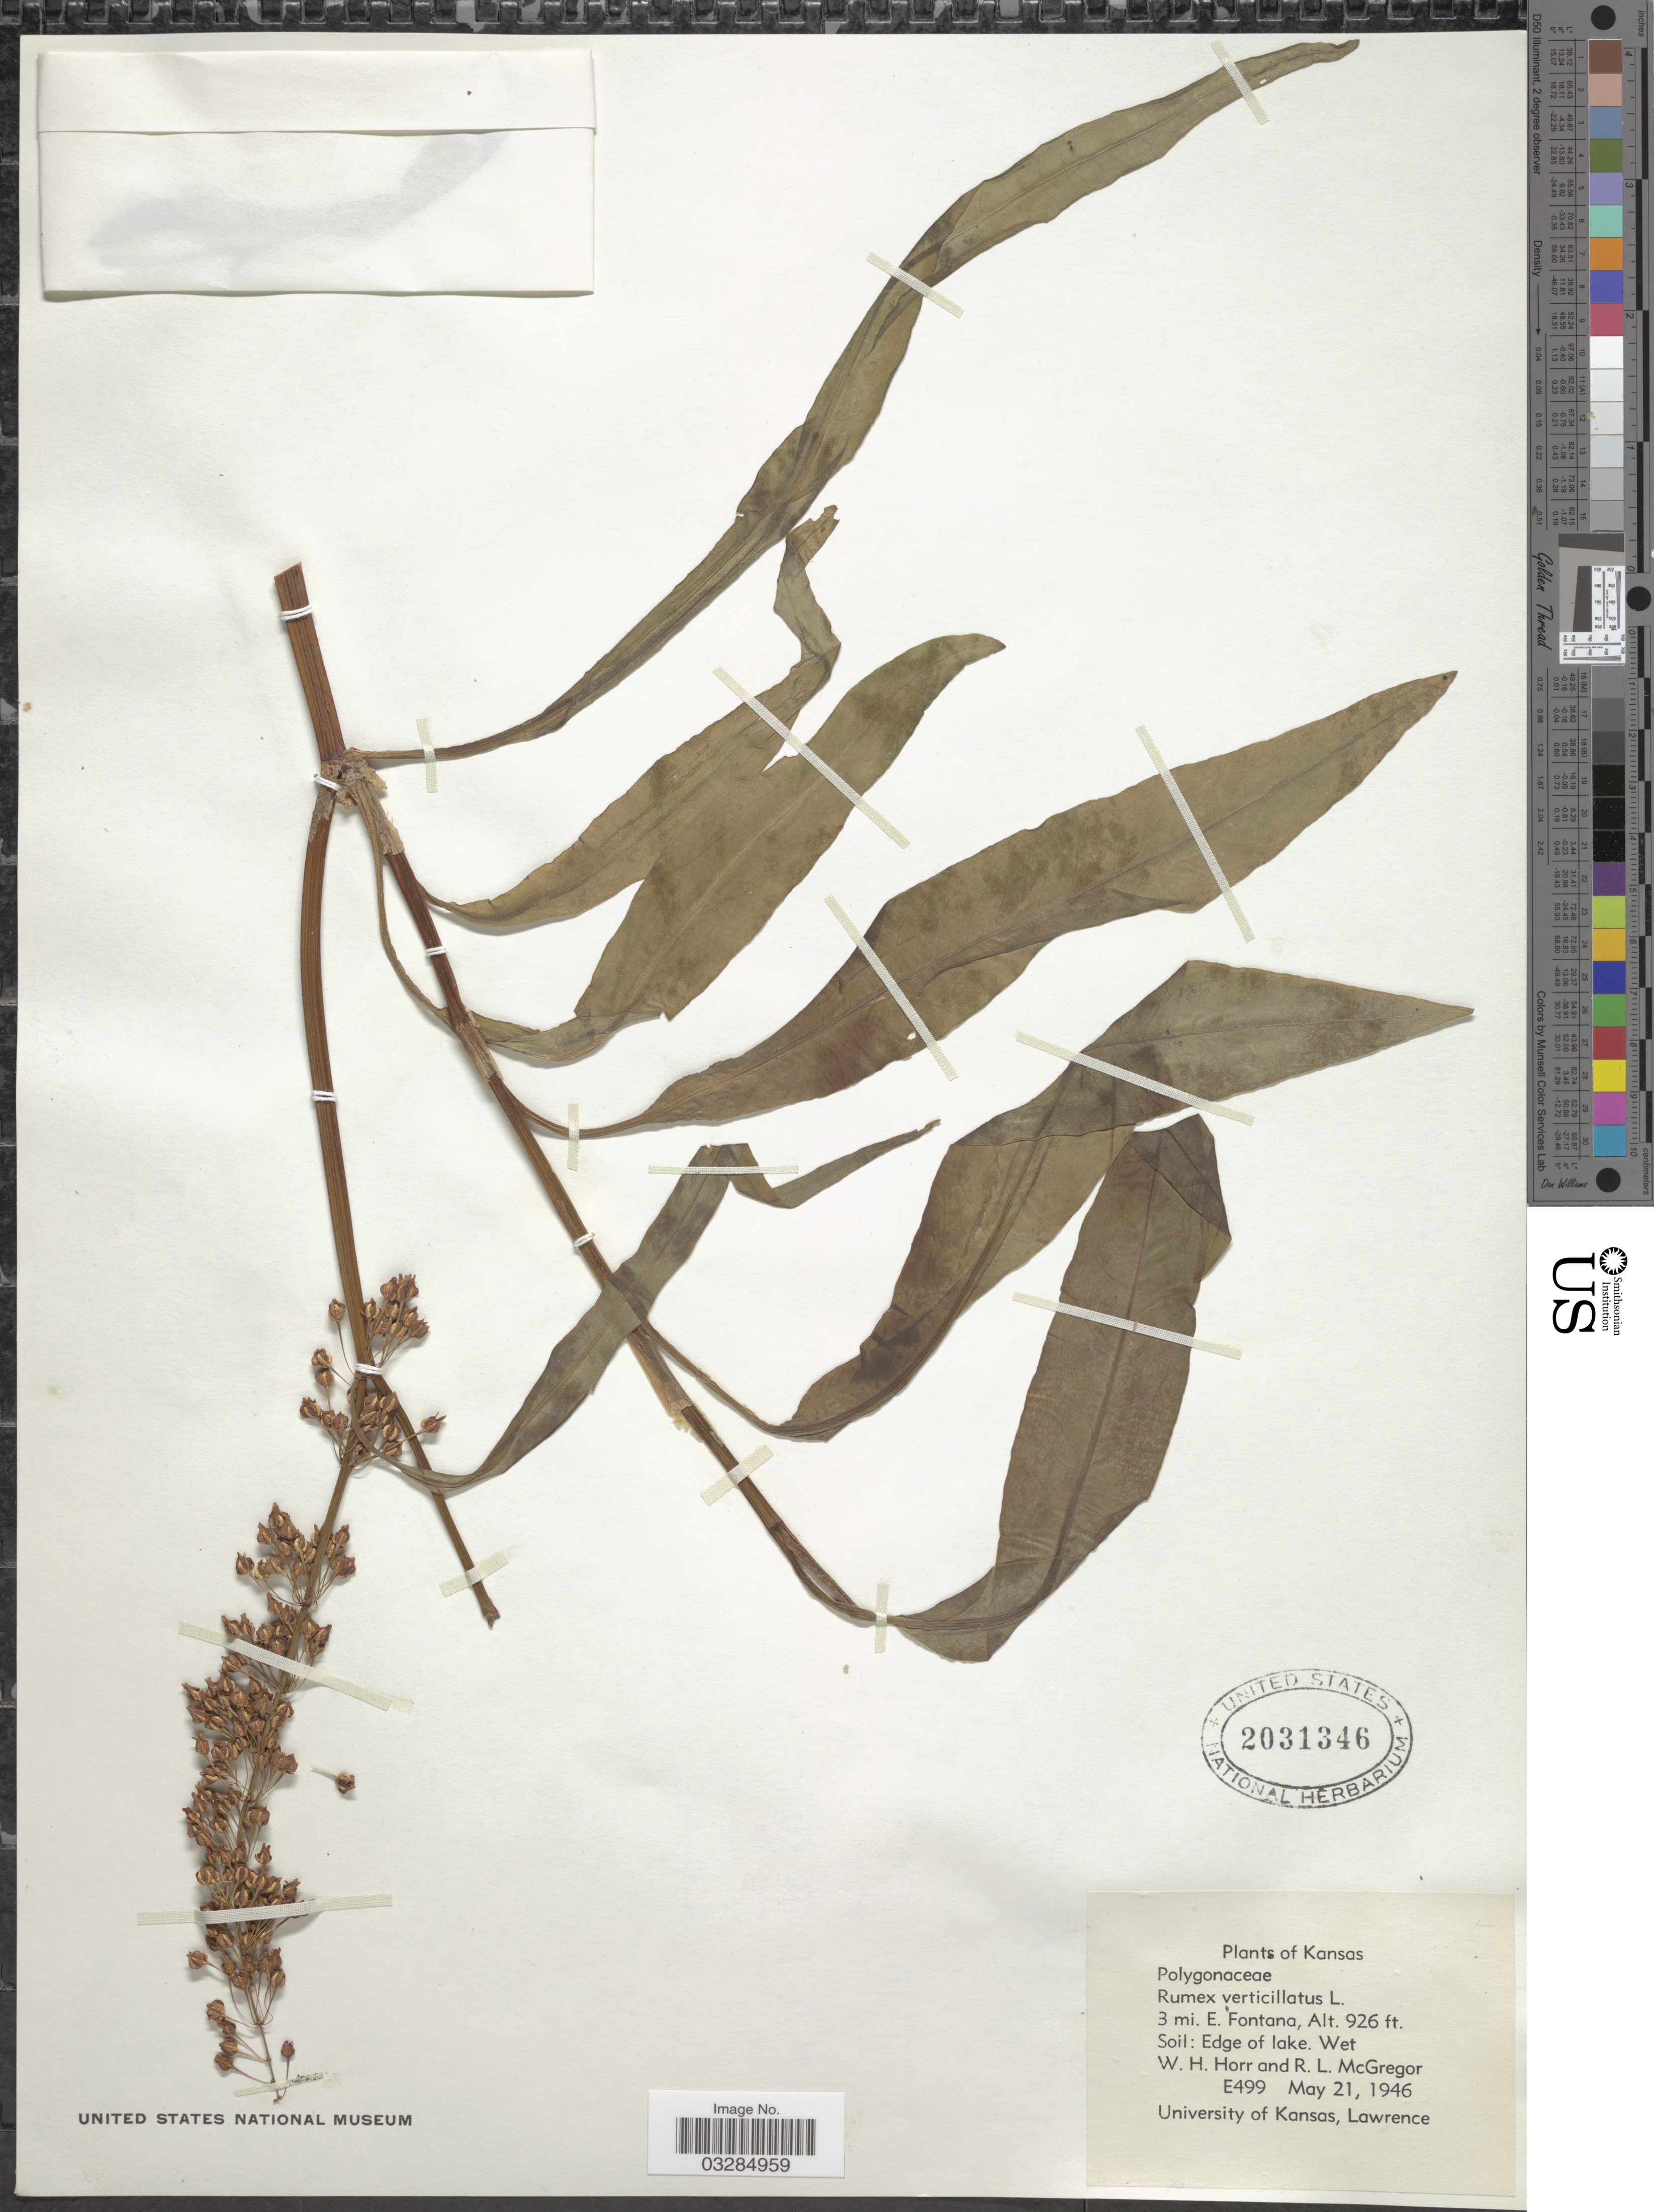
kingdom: Plantae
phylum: Tracheophyta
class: Magnoliopsida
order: Caryophyllales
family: Polygonaceae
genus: Rumex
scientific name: Rumex verticillatus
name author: L.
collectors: W. H. Horr & R. McGregor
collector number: E499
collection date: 1946-05-21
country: United States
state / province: Kansas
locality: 3 mi. E. Fontana.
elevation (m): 282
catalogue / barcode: US 2031346